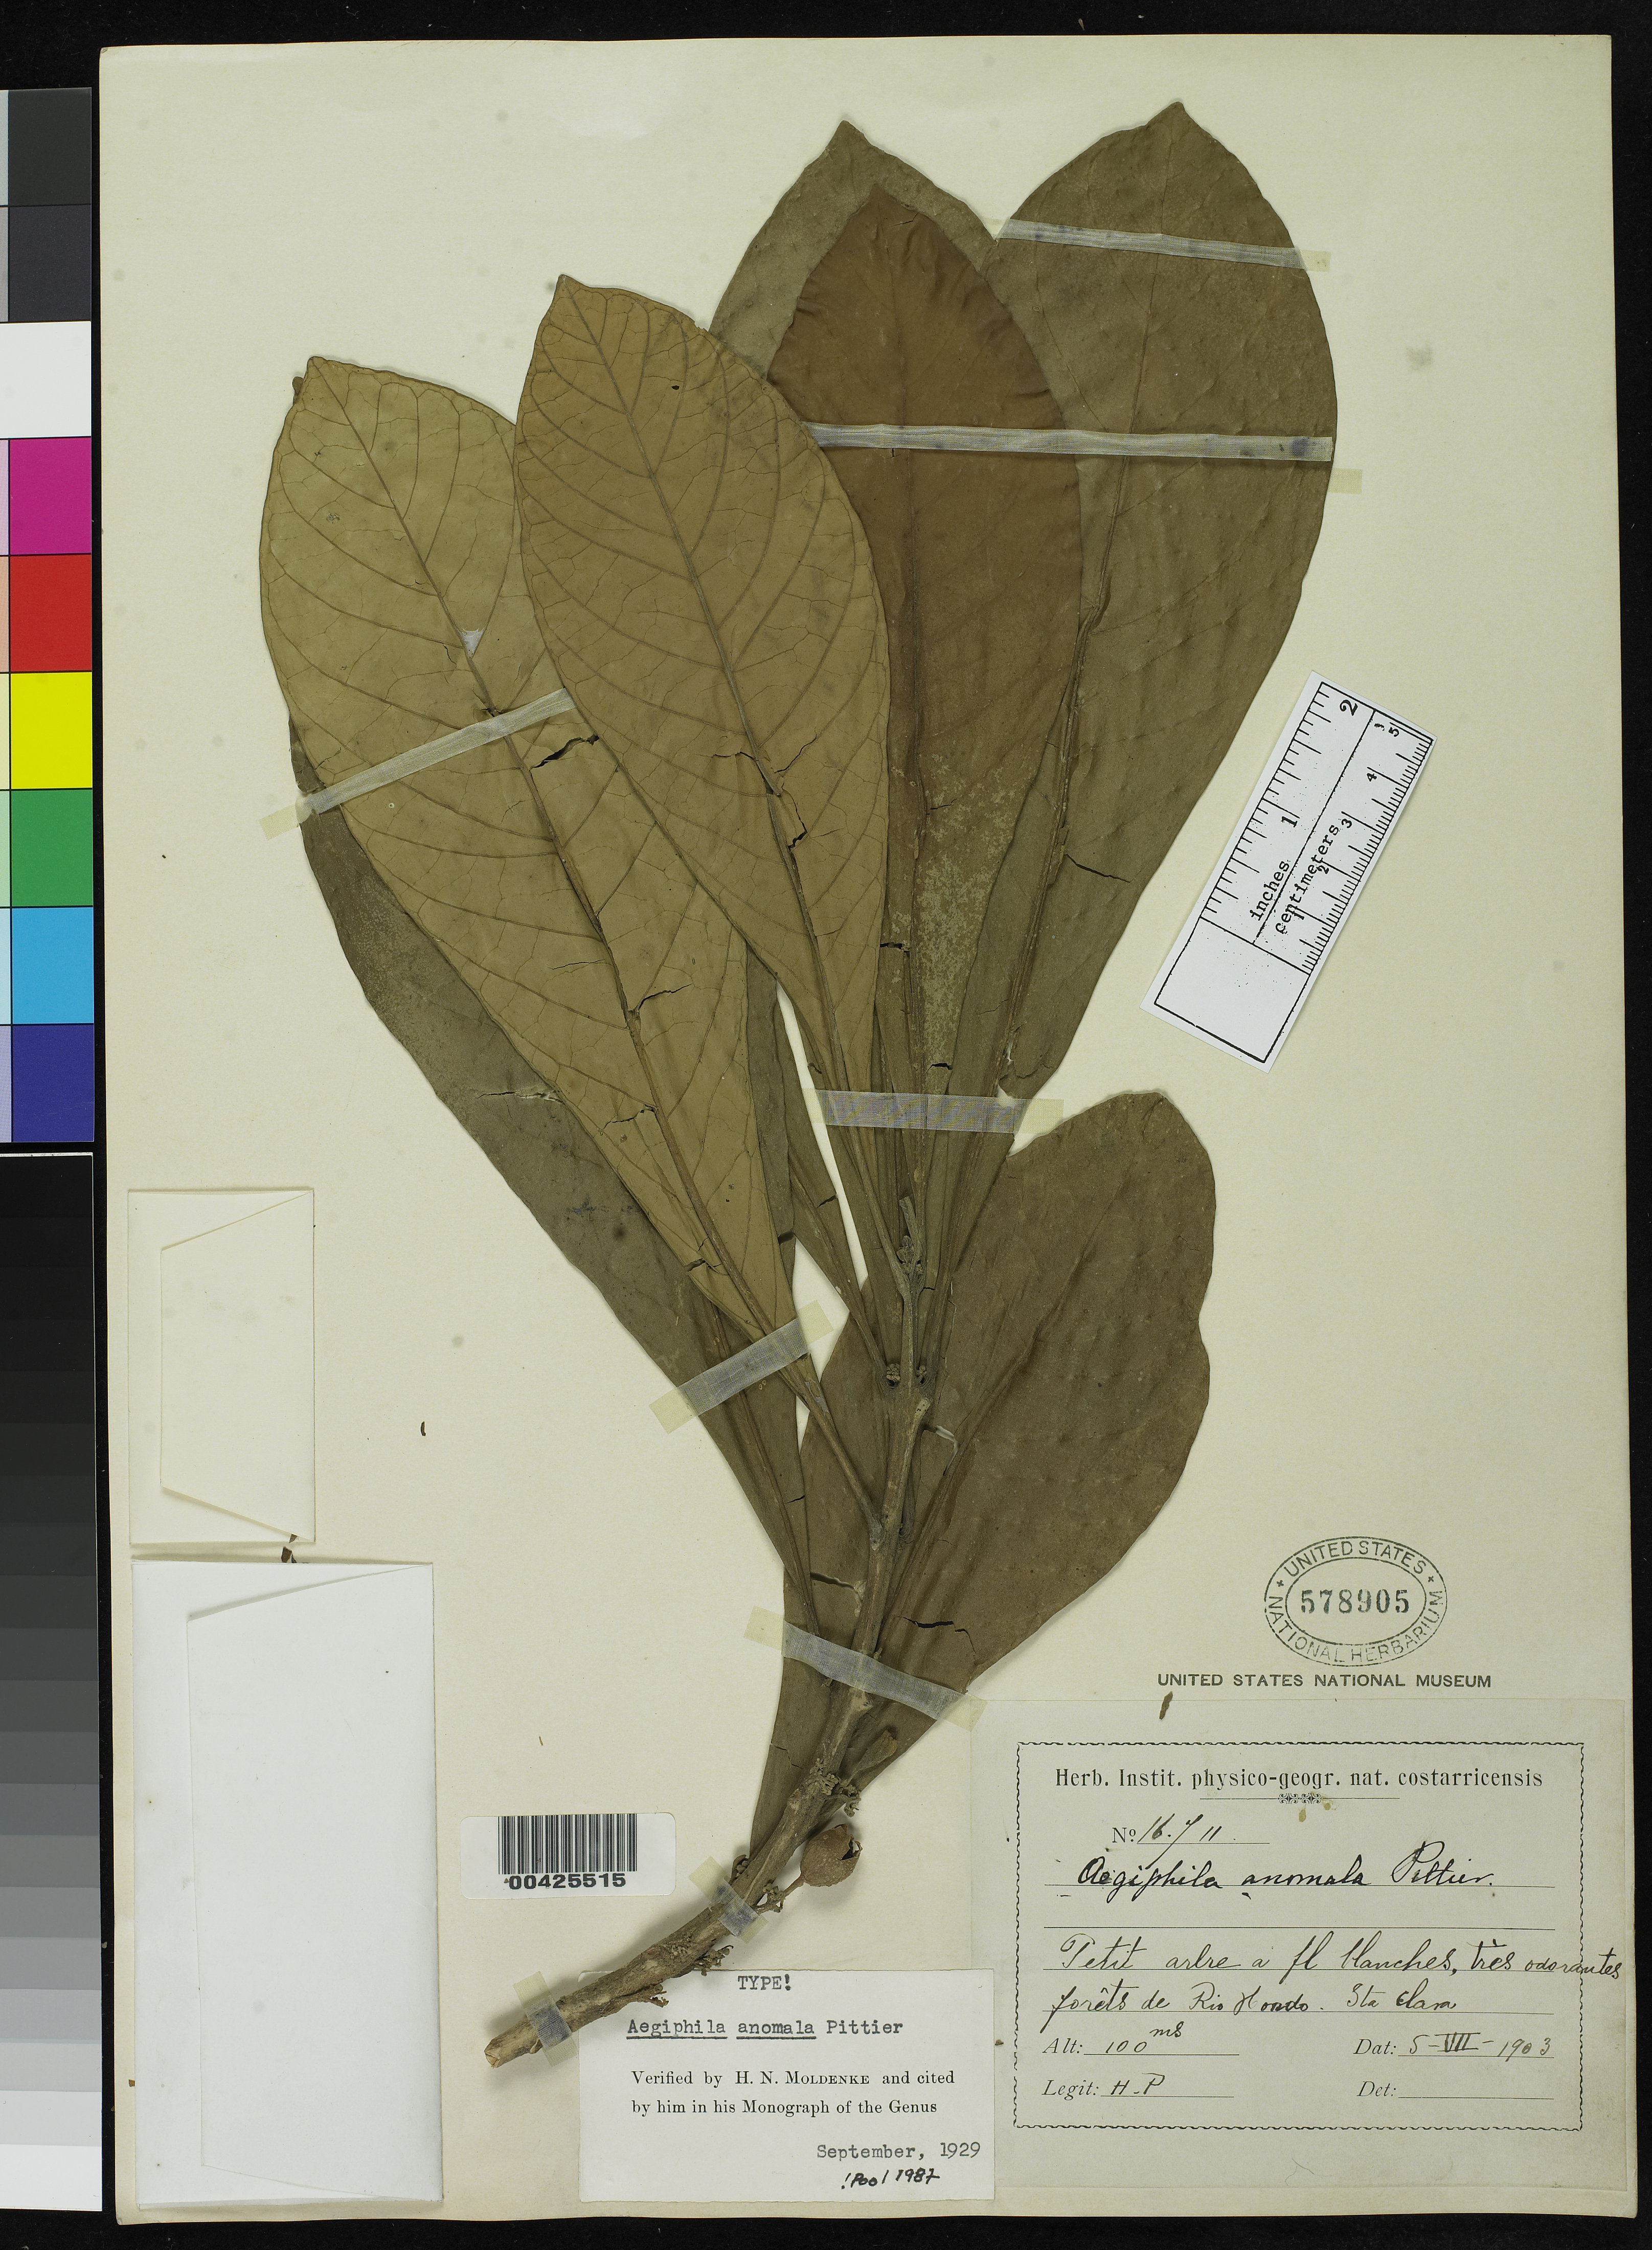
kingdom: Plantae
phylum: Tracheophyta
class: Magnoliopsida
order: Lamiales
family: Lamiaceae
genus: Aegiphila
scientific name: Aegiphila anomala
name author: Pittier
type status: Holotype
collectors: H. F. Pittier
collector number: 16711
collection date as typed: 05 Jul 1903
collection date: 1903-07-05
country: Costa Rica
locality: Santa Clara, Rio Hondo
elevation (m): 100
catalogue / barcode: US 578905